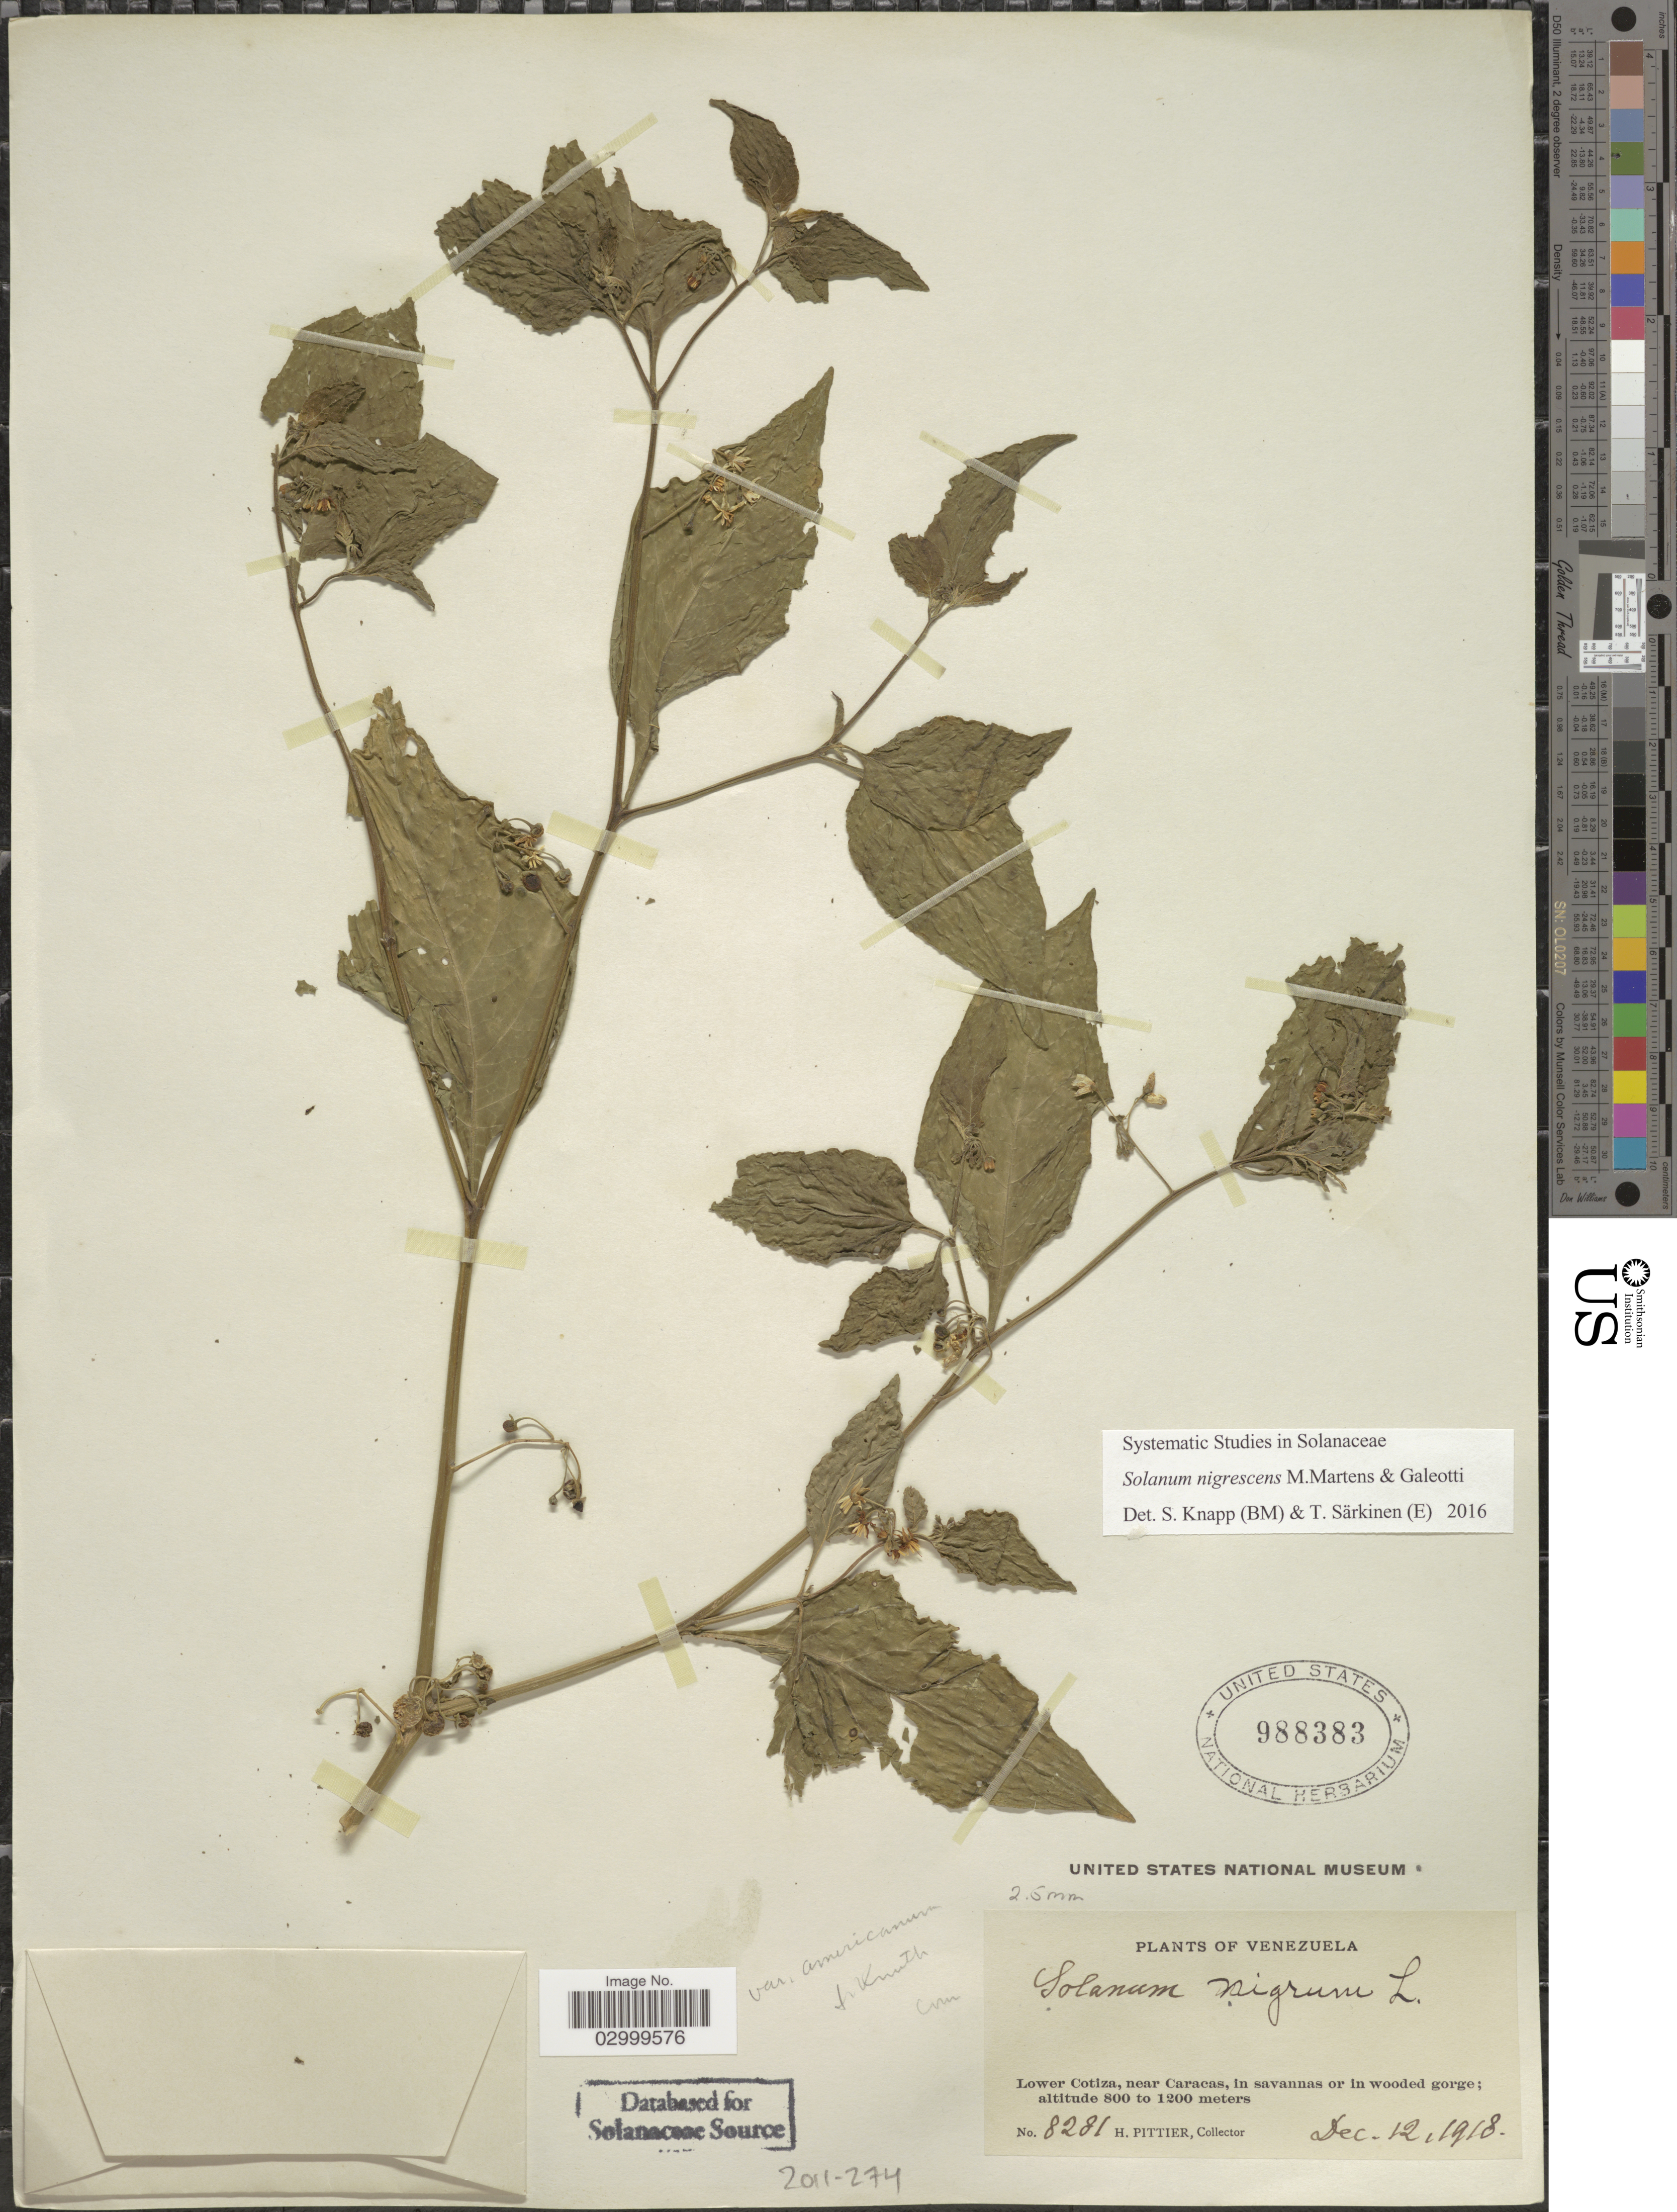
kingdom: Plantae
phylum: Tracheophyta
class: Magnoliopsida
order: Solanales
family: Solanaceae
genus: Solanum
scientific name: Solanum nigrescens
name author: M. Martens & Galeotti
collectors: H. F. Pittier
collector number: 8281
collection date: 1918-12-12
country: Venezuela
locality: Lower Cotiza, near Caracas.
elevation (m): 800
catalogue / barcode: US 988383